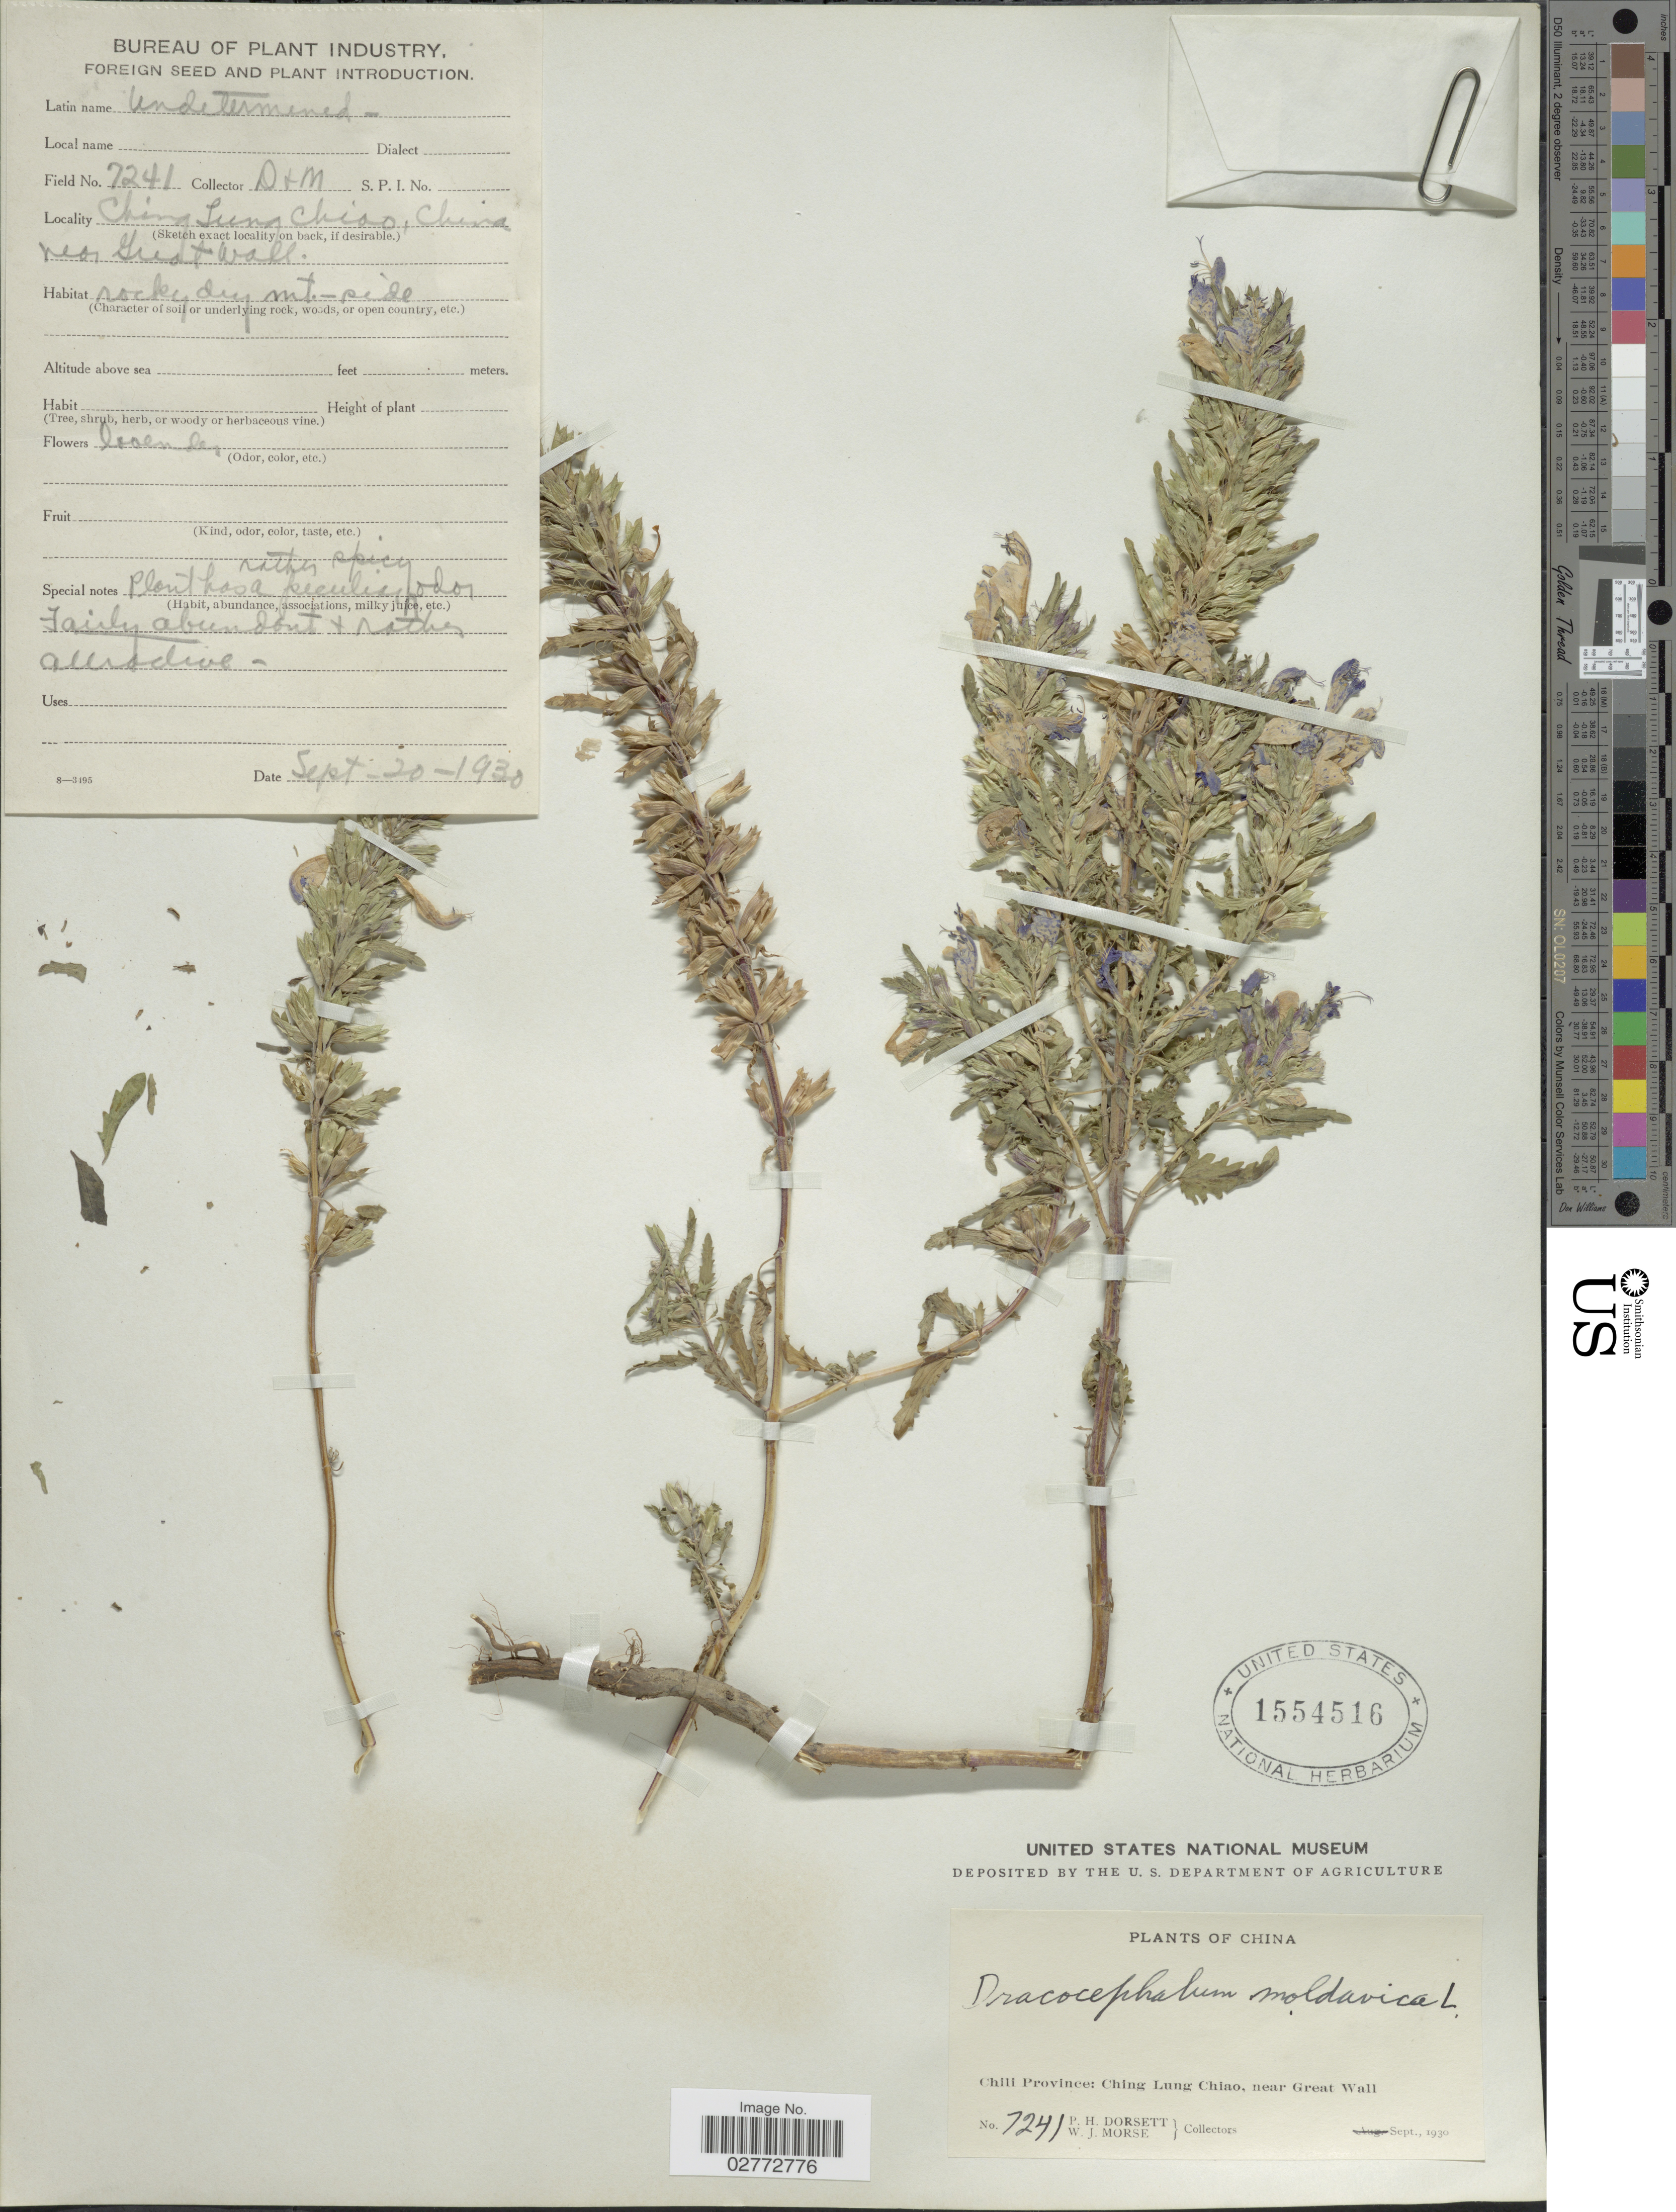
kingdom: Plantae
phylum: Tracheophyta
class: Magnoliopsida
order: Lamiales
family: Lamiaceae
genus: Dracocephalum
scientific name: Dracocephalum moldavica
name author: L.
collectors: P. H. Dorsett & W. J. Morse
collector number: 7241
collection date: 1930-09-20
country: China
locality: Chili Province: Ching Lung Chiao, near Great Wall.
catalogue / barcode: US 1554516